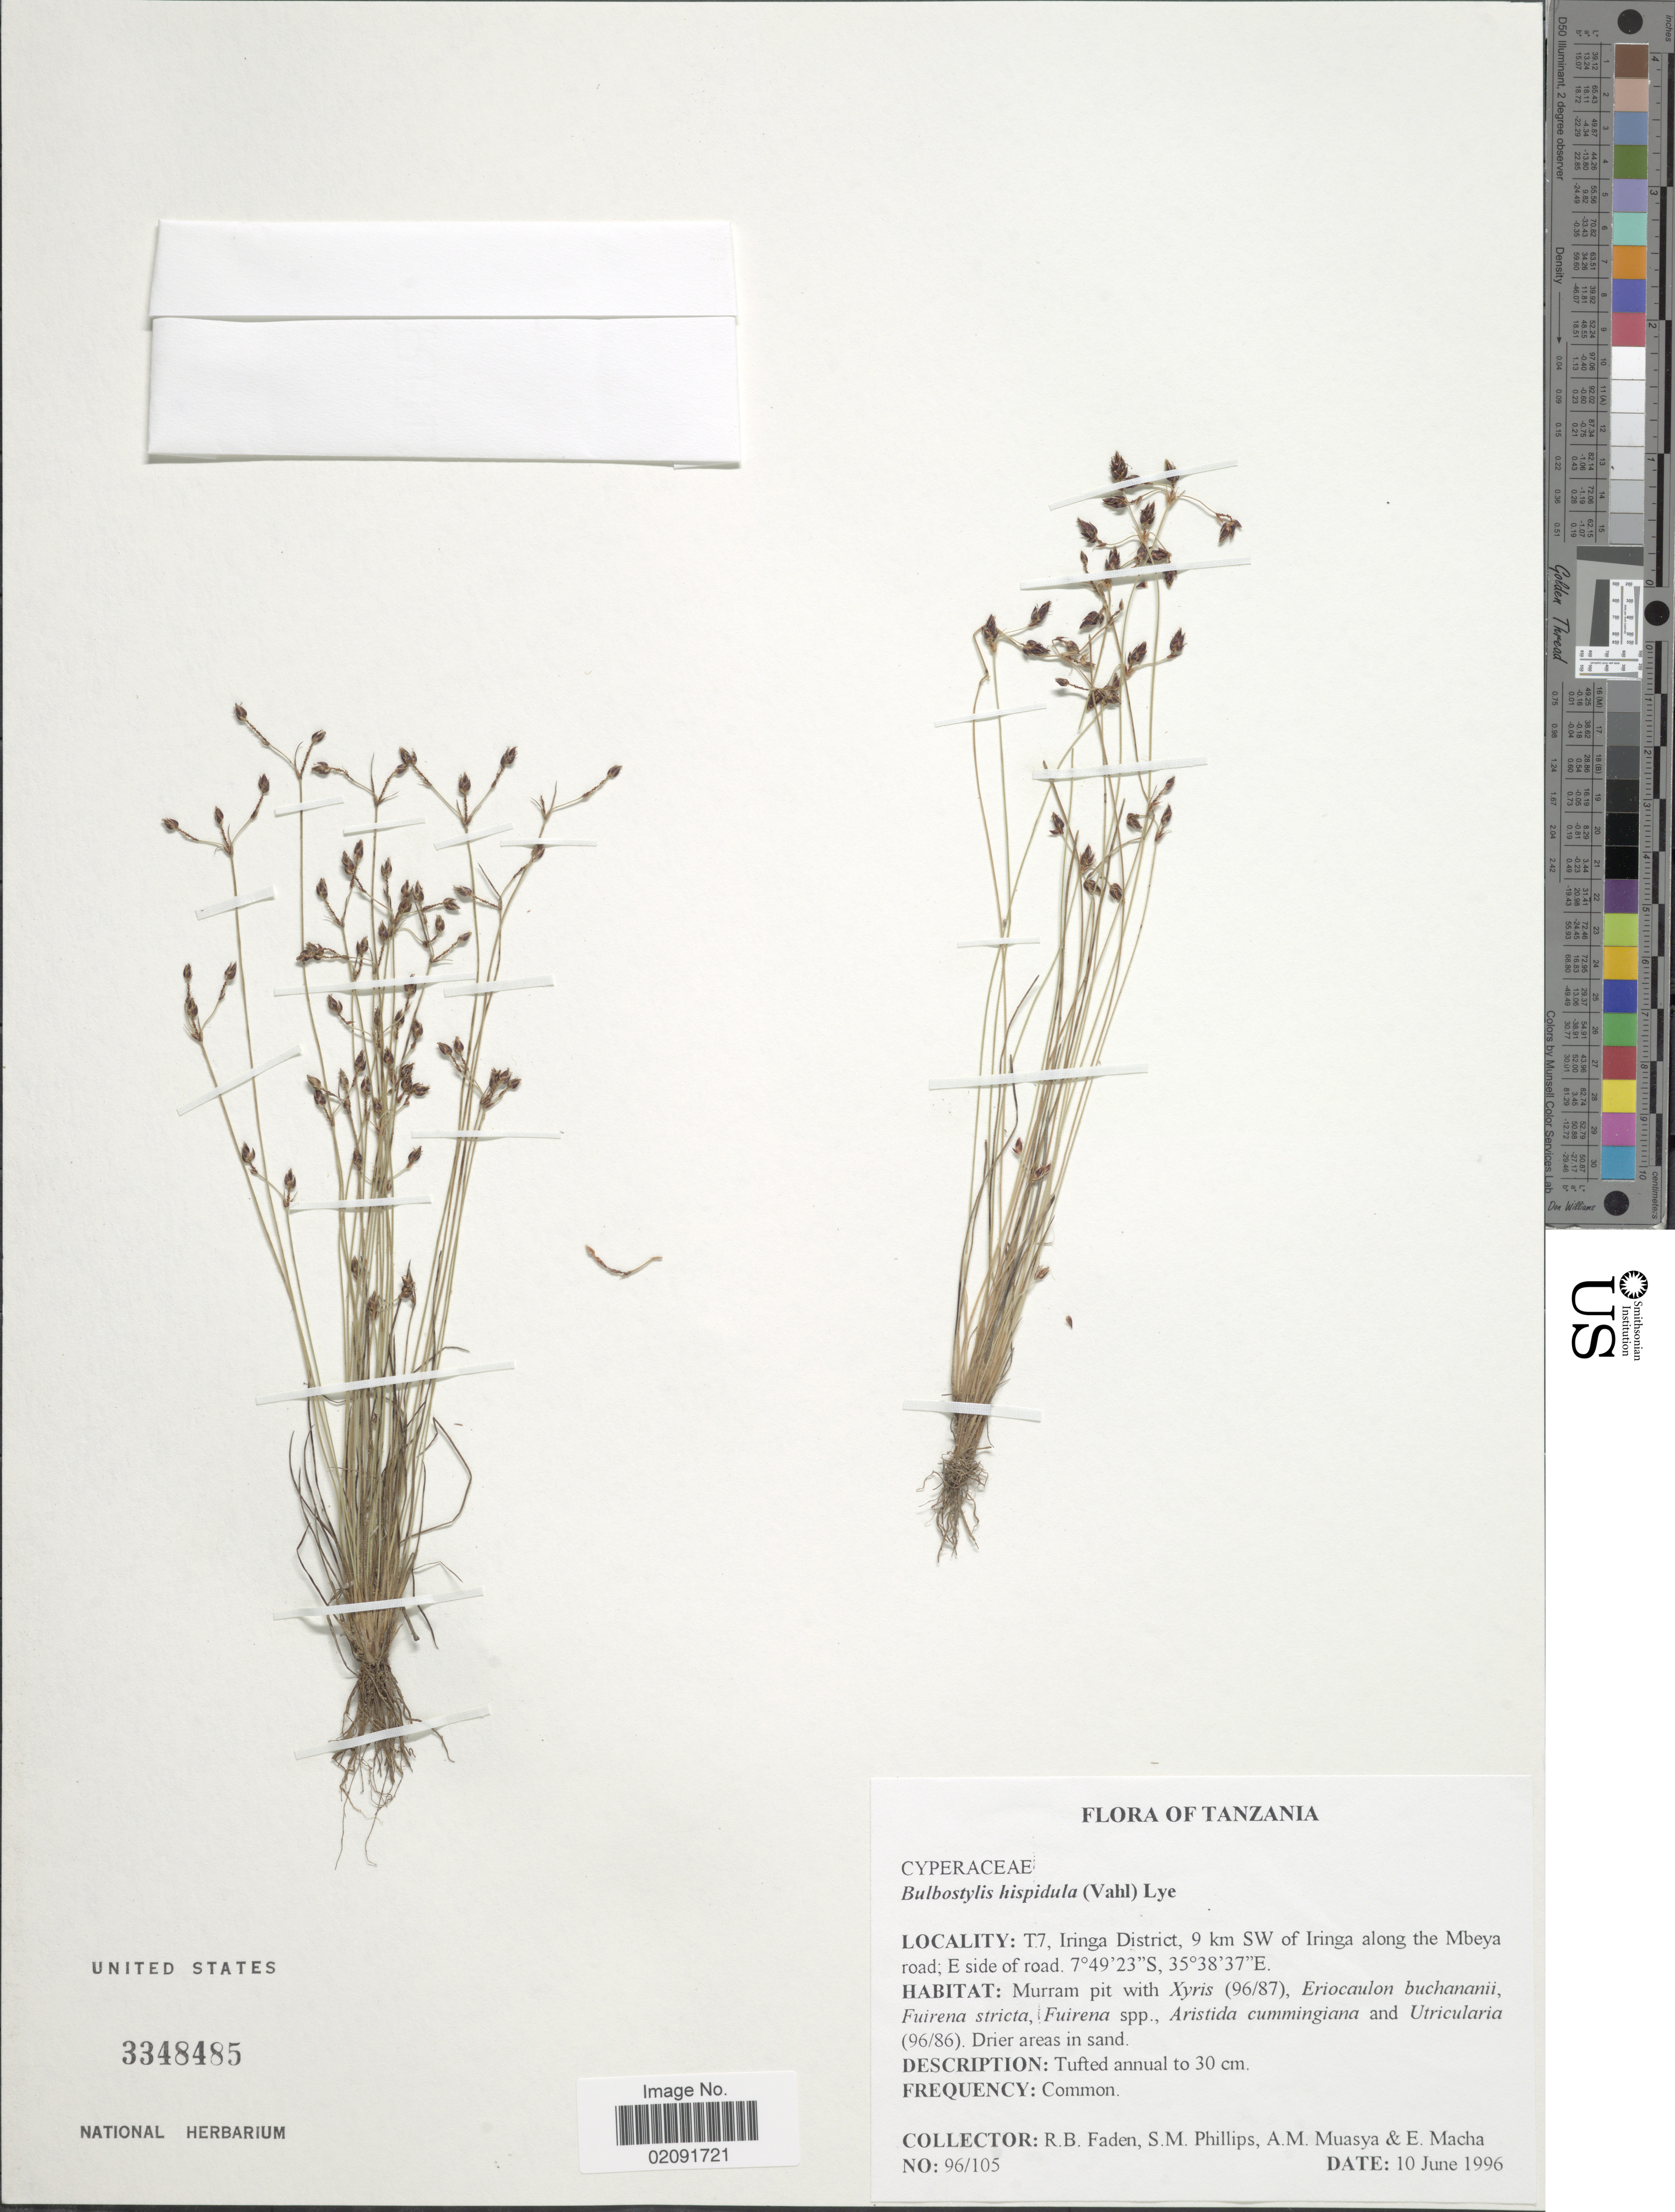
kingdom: Plantae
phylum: Tracheophyta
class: Liliopsida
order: Poales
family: Cyperaceae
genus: Bulbostylis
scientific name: Bulbostylis hispidula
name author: (Vahl) R.W. Haines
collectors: R. B. Faden, S. M. Phillips, A. Muasya & E. Macha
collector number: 96/105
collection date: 1996-06-10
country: Tanzania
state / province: Iringa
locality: T7, Iringa District, 9 km SW of Iringa along the Mbeya road; E side of road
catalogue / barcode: US 3348485